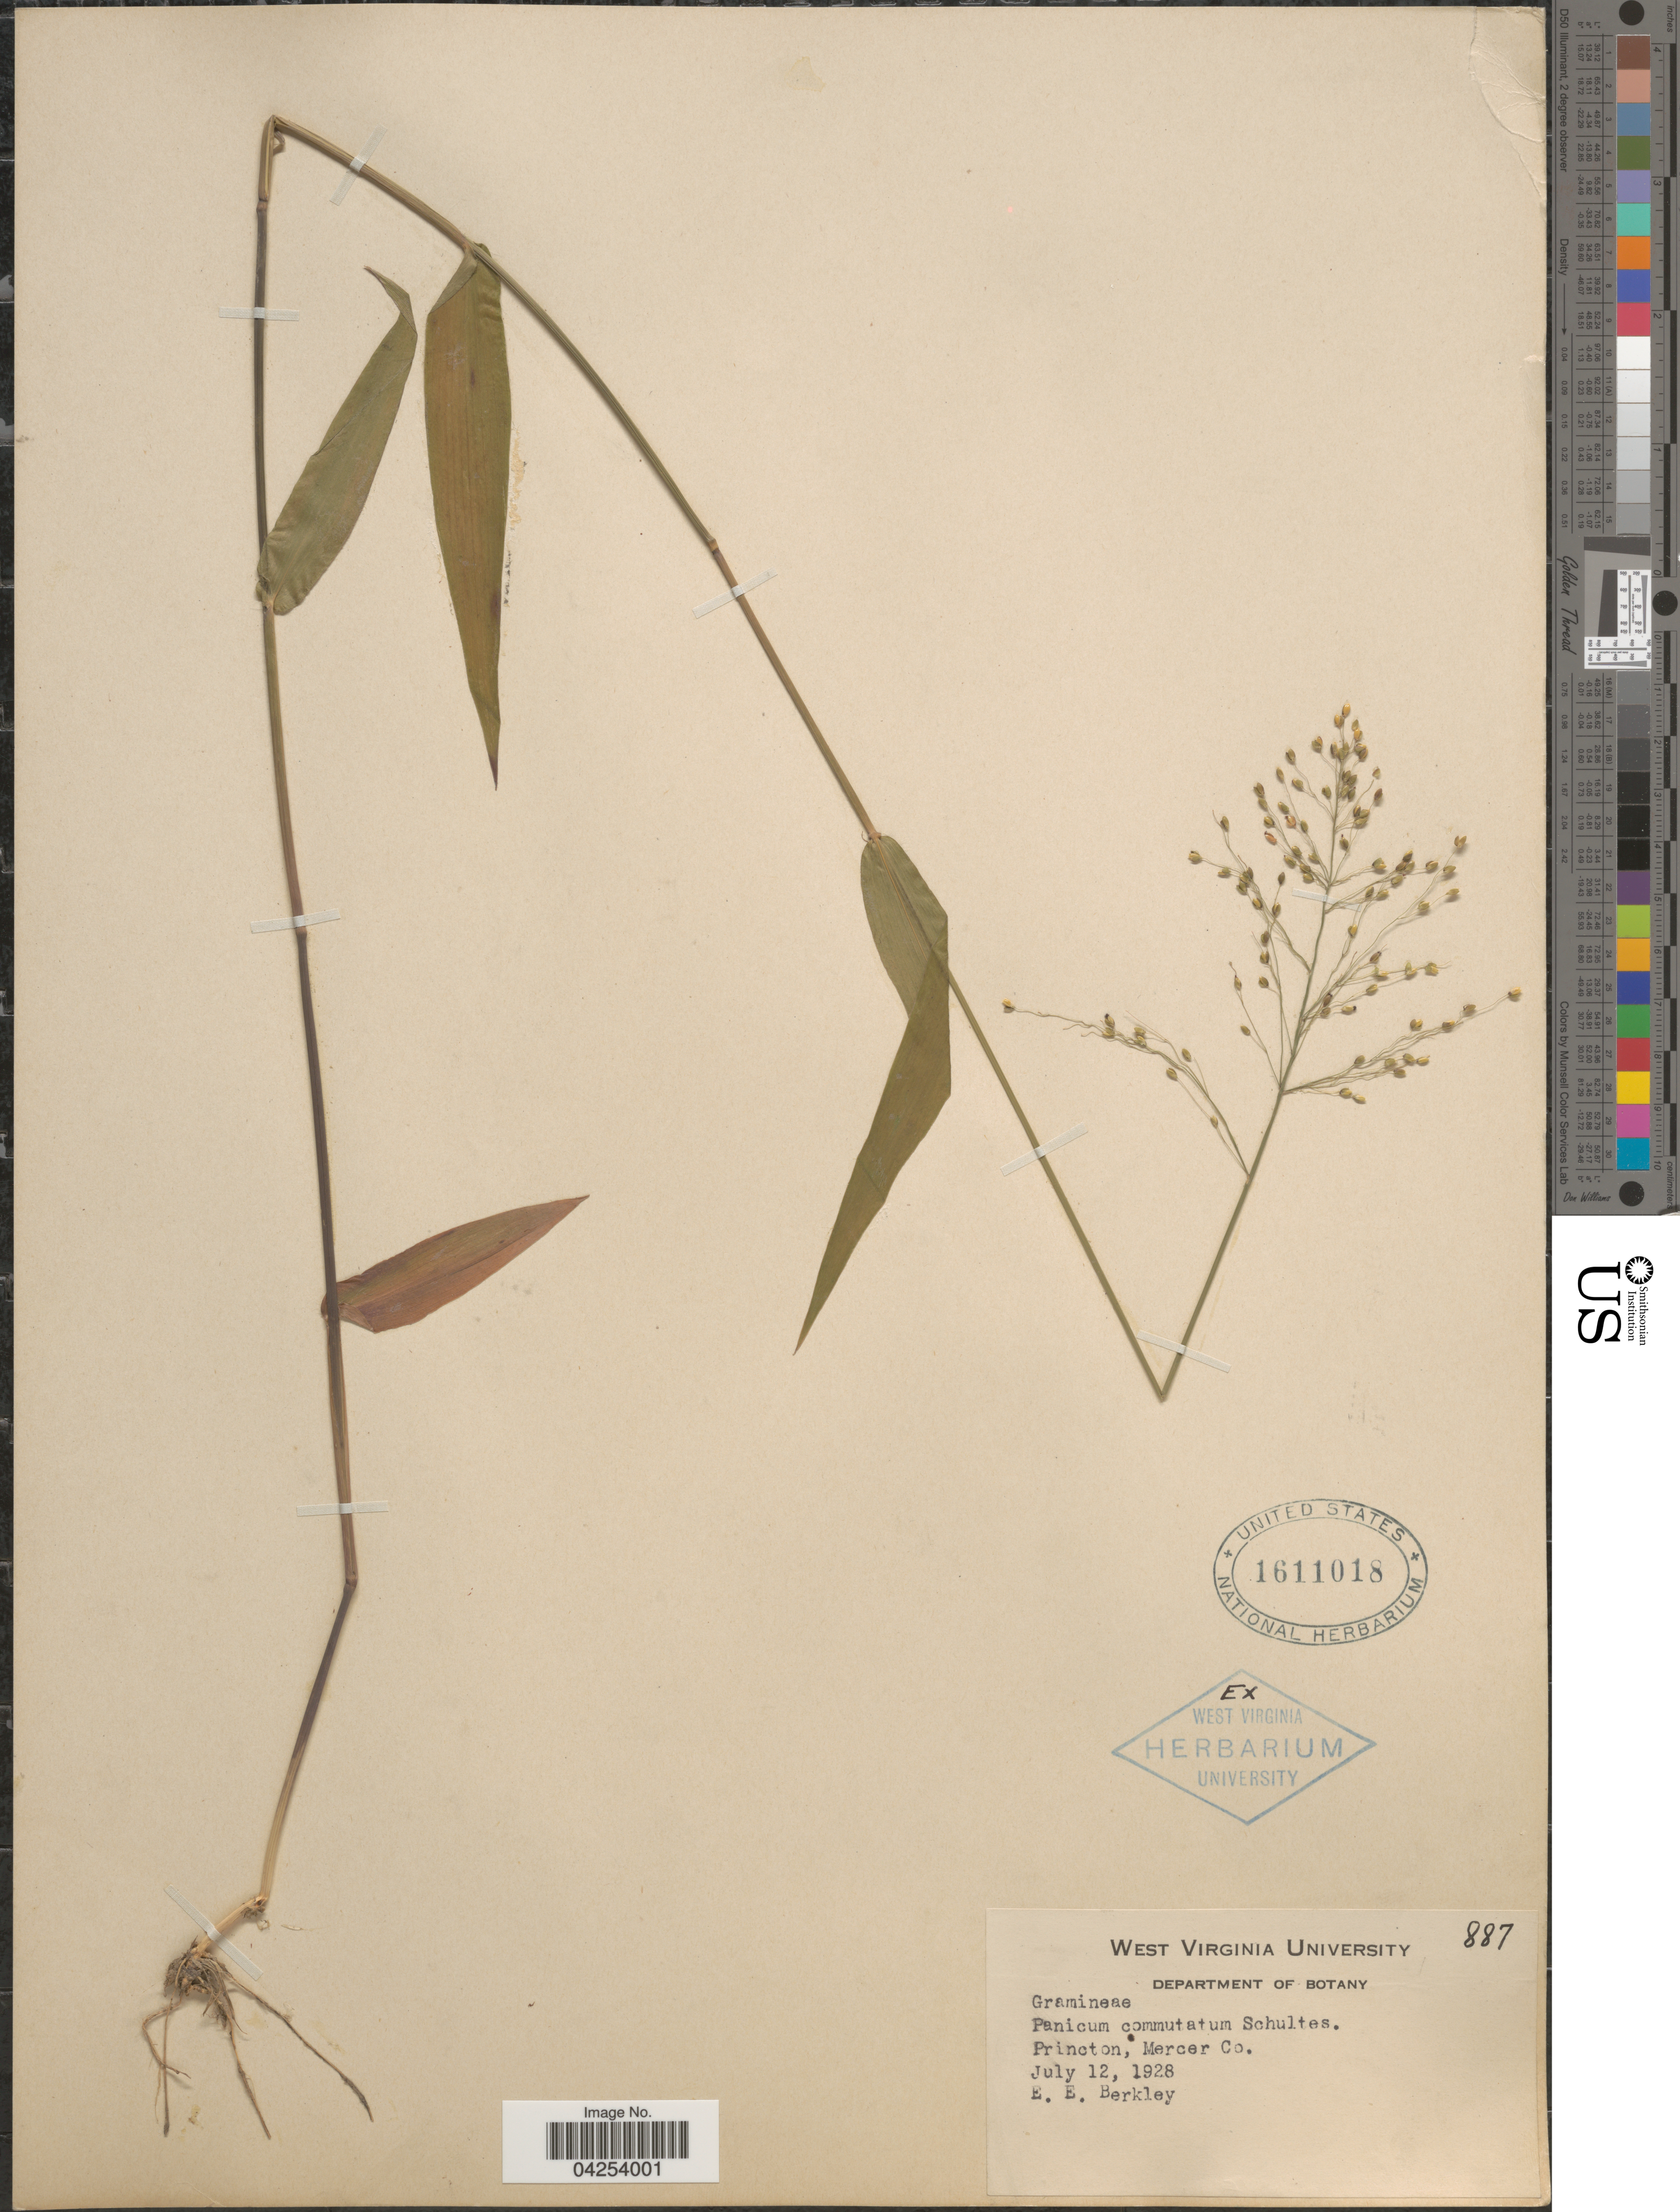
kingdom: Plantae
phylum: Tracheophyta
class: Liliopsida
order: Poales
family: Poaceae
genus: Dichanthelium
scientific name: Dichanthelium commutatum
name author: (Schult.) Gould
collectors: E. Berkley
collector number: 887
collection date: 1928-07-12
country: United States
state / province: West Virginia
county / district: Mercer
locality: Princton, Mercer Co.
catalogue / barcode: US 1611018